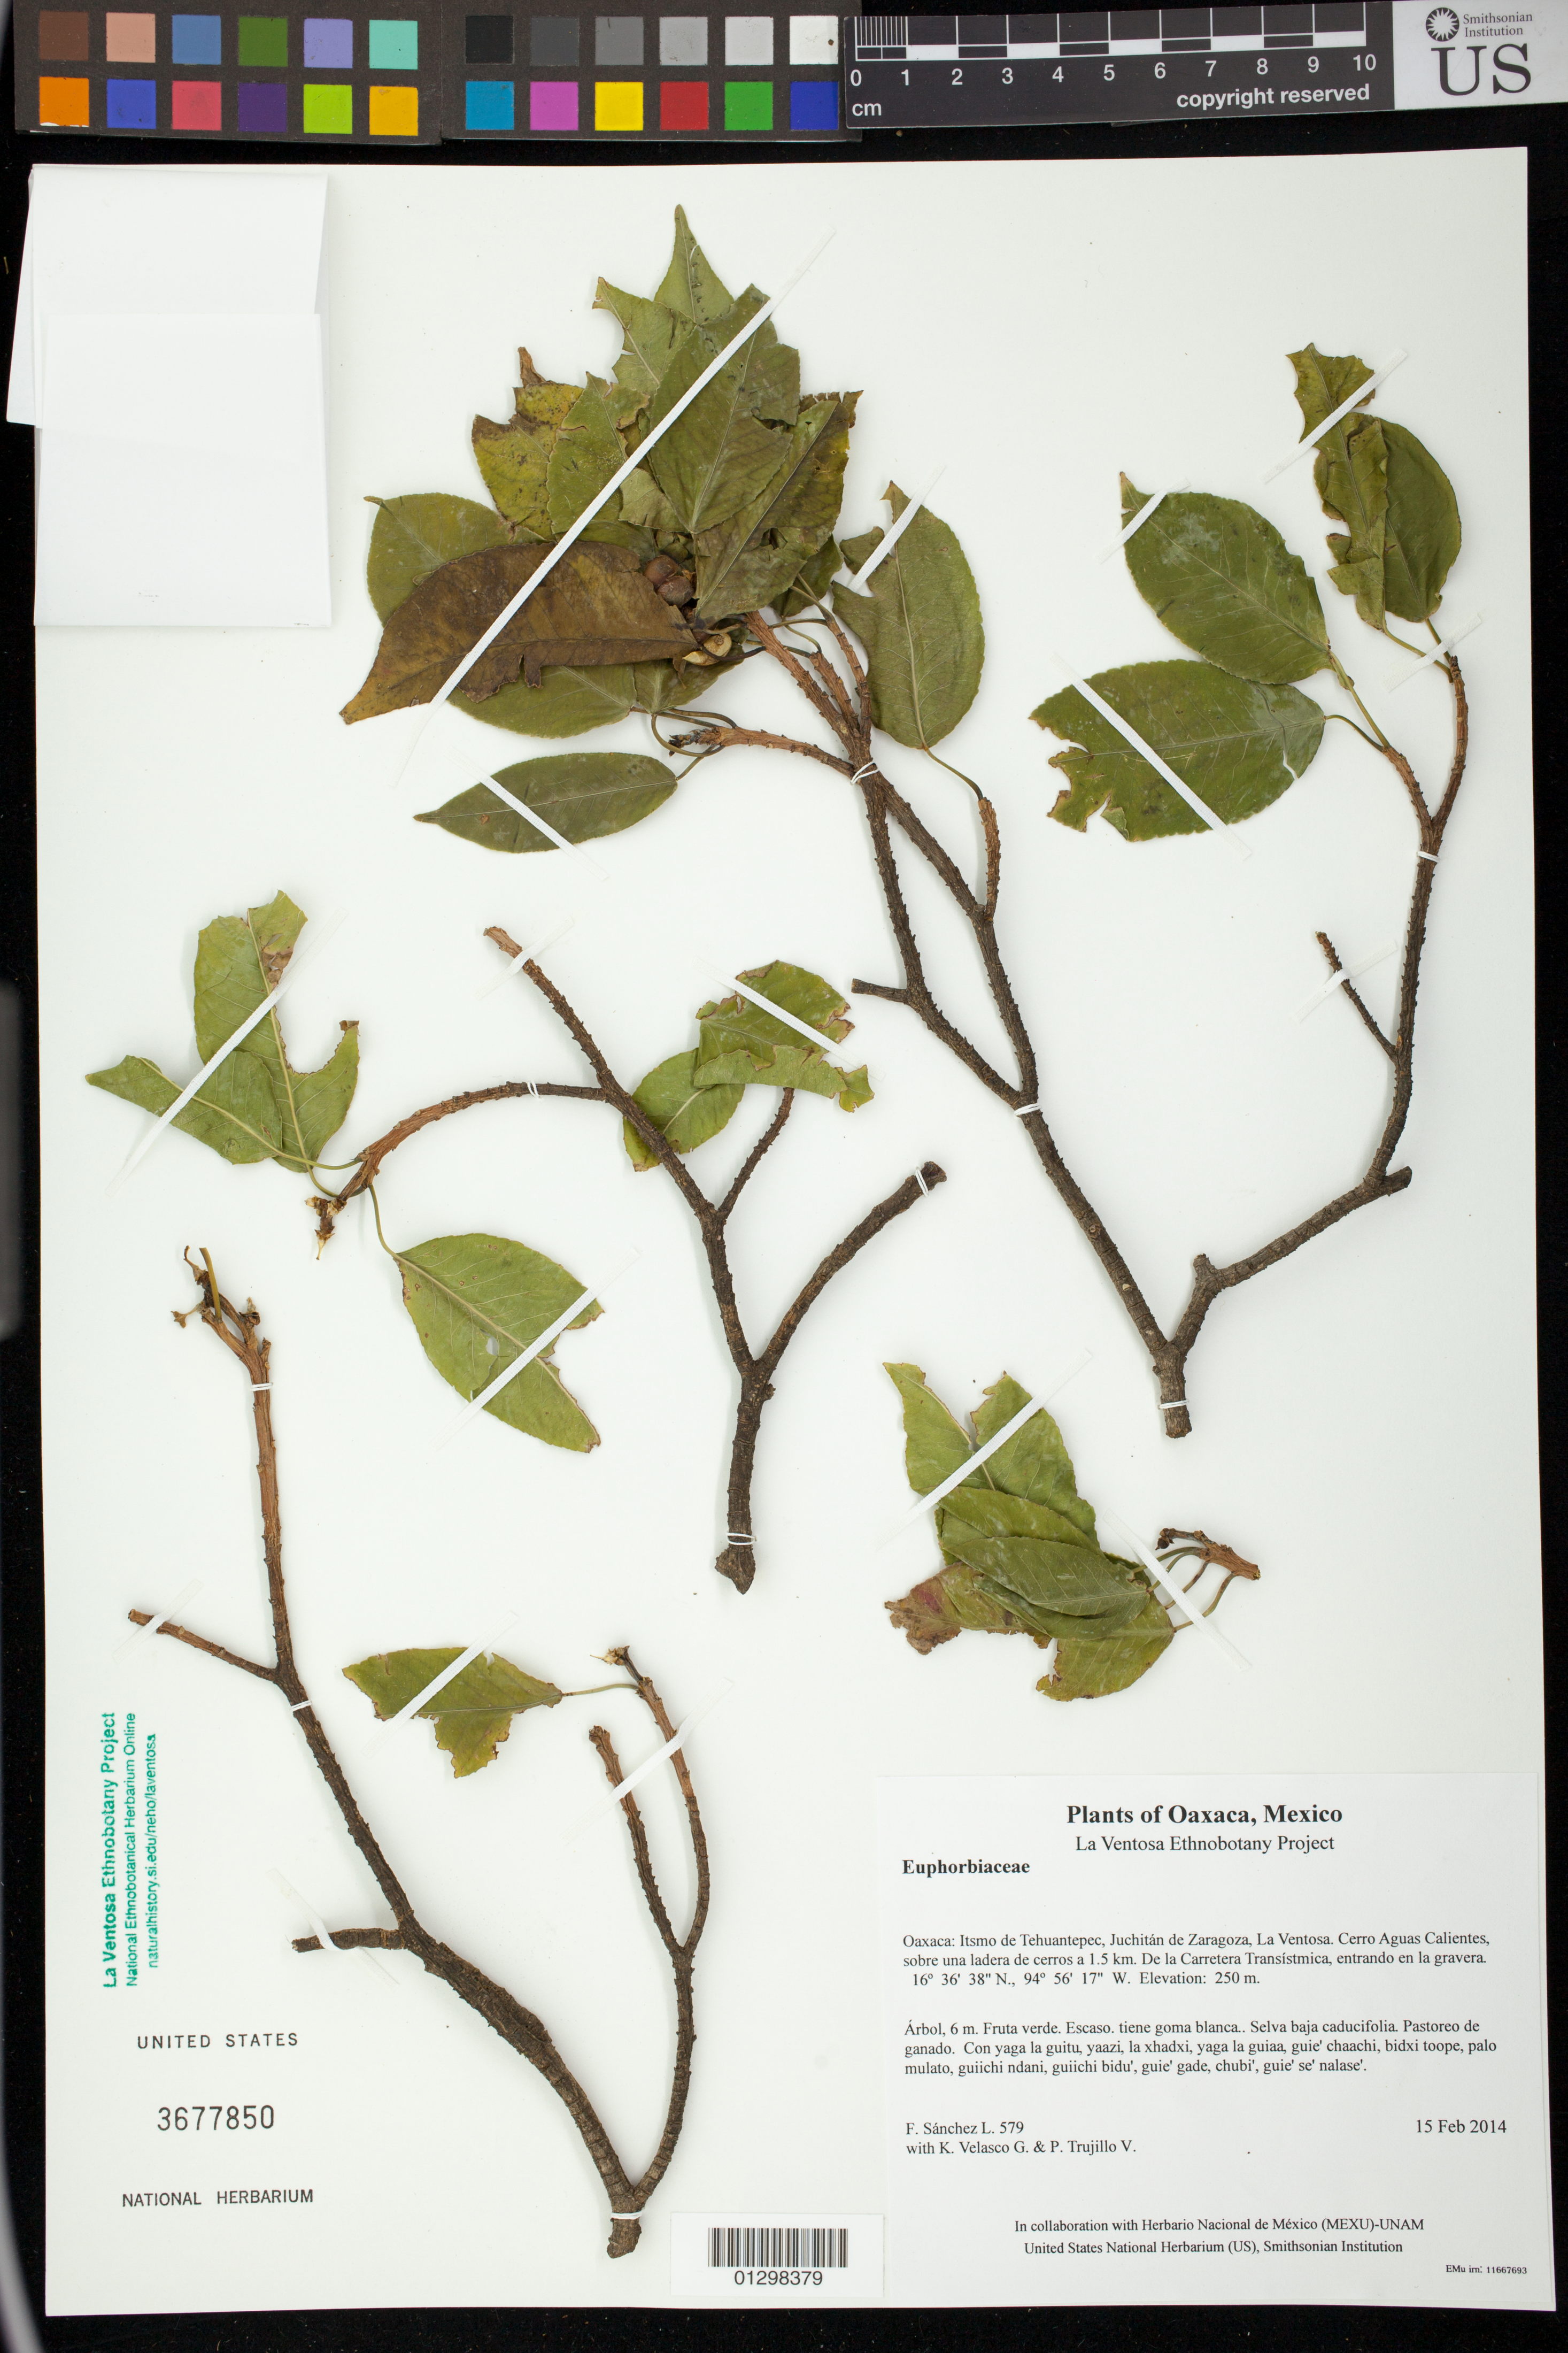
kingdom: Plantae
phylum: Tracheophyta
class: Magnoliopsida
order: Malpighiales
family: Euphorbiaceae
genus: Pleradenophora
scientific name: Pleradenophora tikalana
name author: (Lundell) A.L. Melo & Esser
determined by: Velasco G., Kenia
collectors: F. Sánchez L., K. Velasco G. & P. Trujillo V.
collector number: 579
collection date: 2014-02-15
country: Mexico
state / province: Oaxaca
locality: Itsmo de Tehuantepec, Juchitán de Zaragoza, La Ventosa. Cerro Aguas Calientes, sobre una ladera de cerros a 1.5 km. De la Carretera Transístmica, entrando en la gravera.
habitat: Selva baja caducifolia. Pastoreo de ganado.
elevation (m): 250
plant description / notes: JEBOT, MEXU, SERO, US; Yaga. 6 m. Cuaananaxhi naga'. Huaxie'.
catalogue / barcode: US 3677850